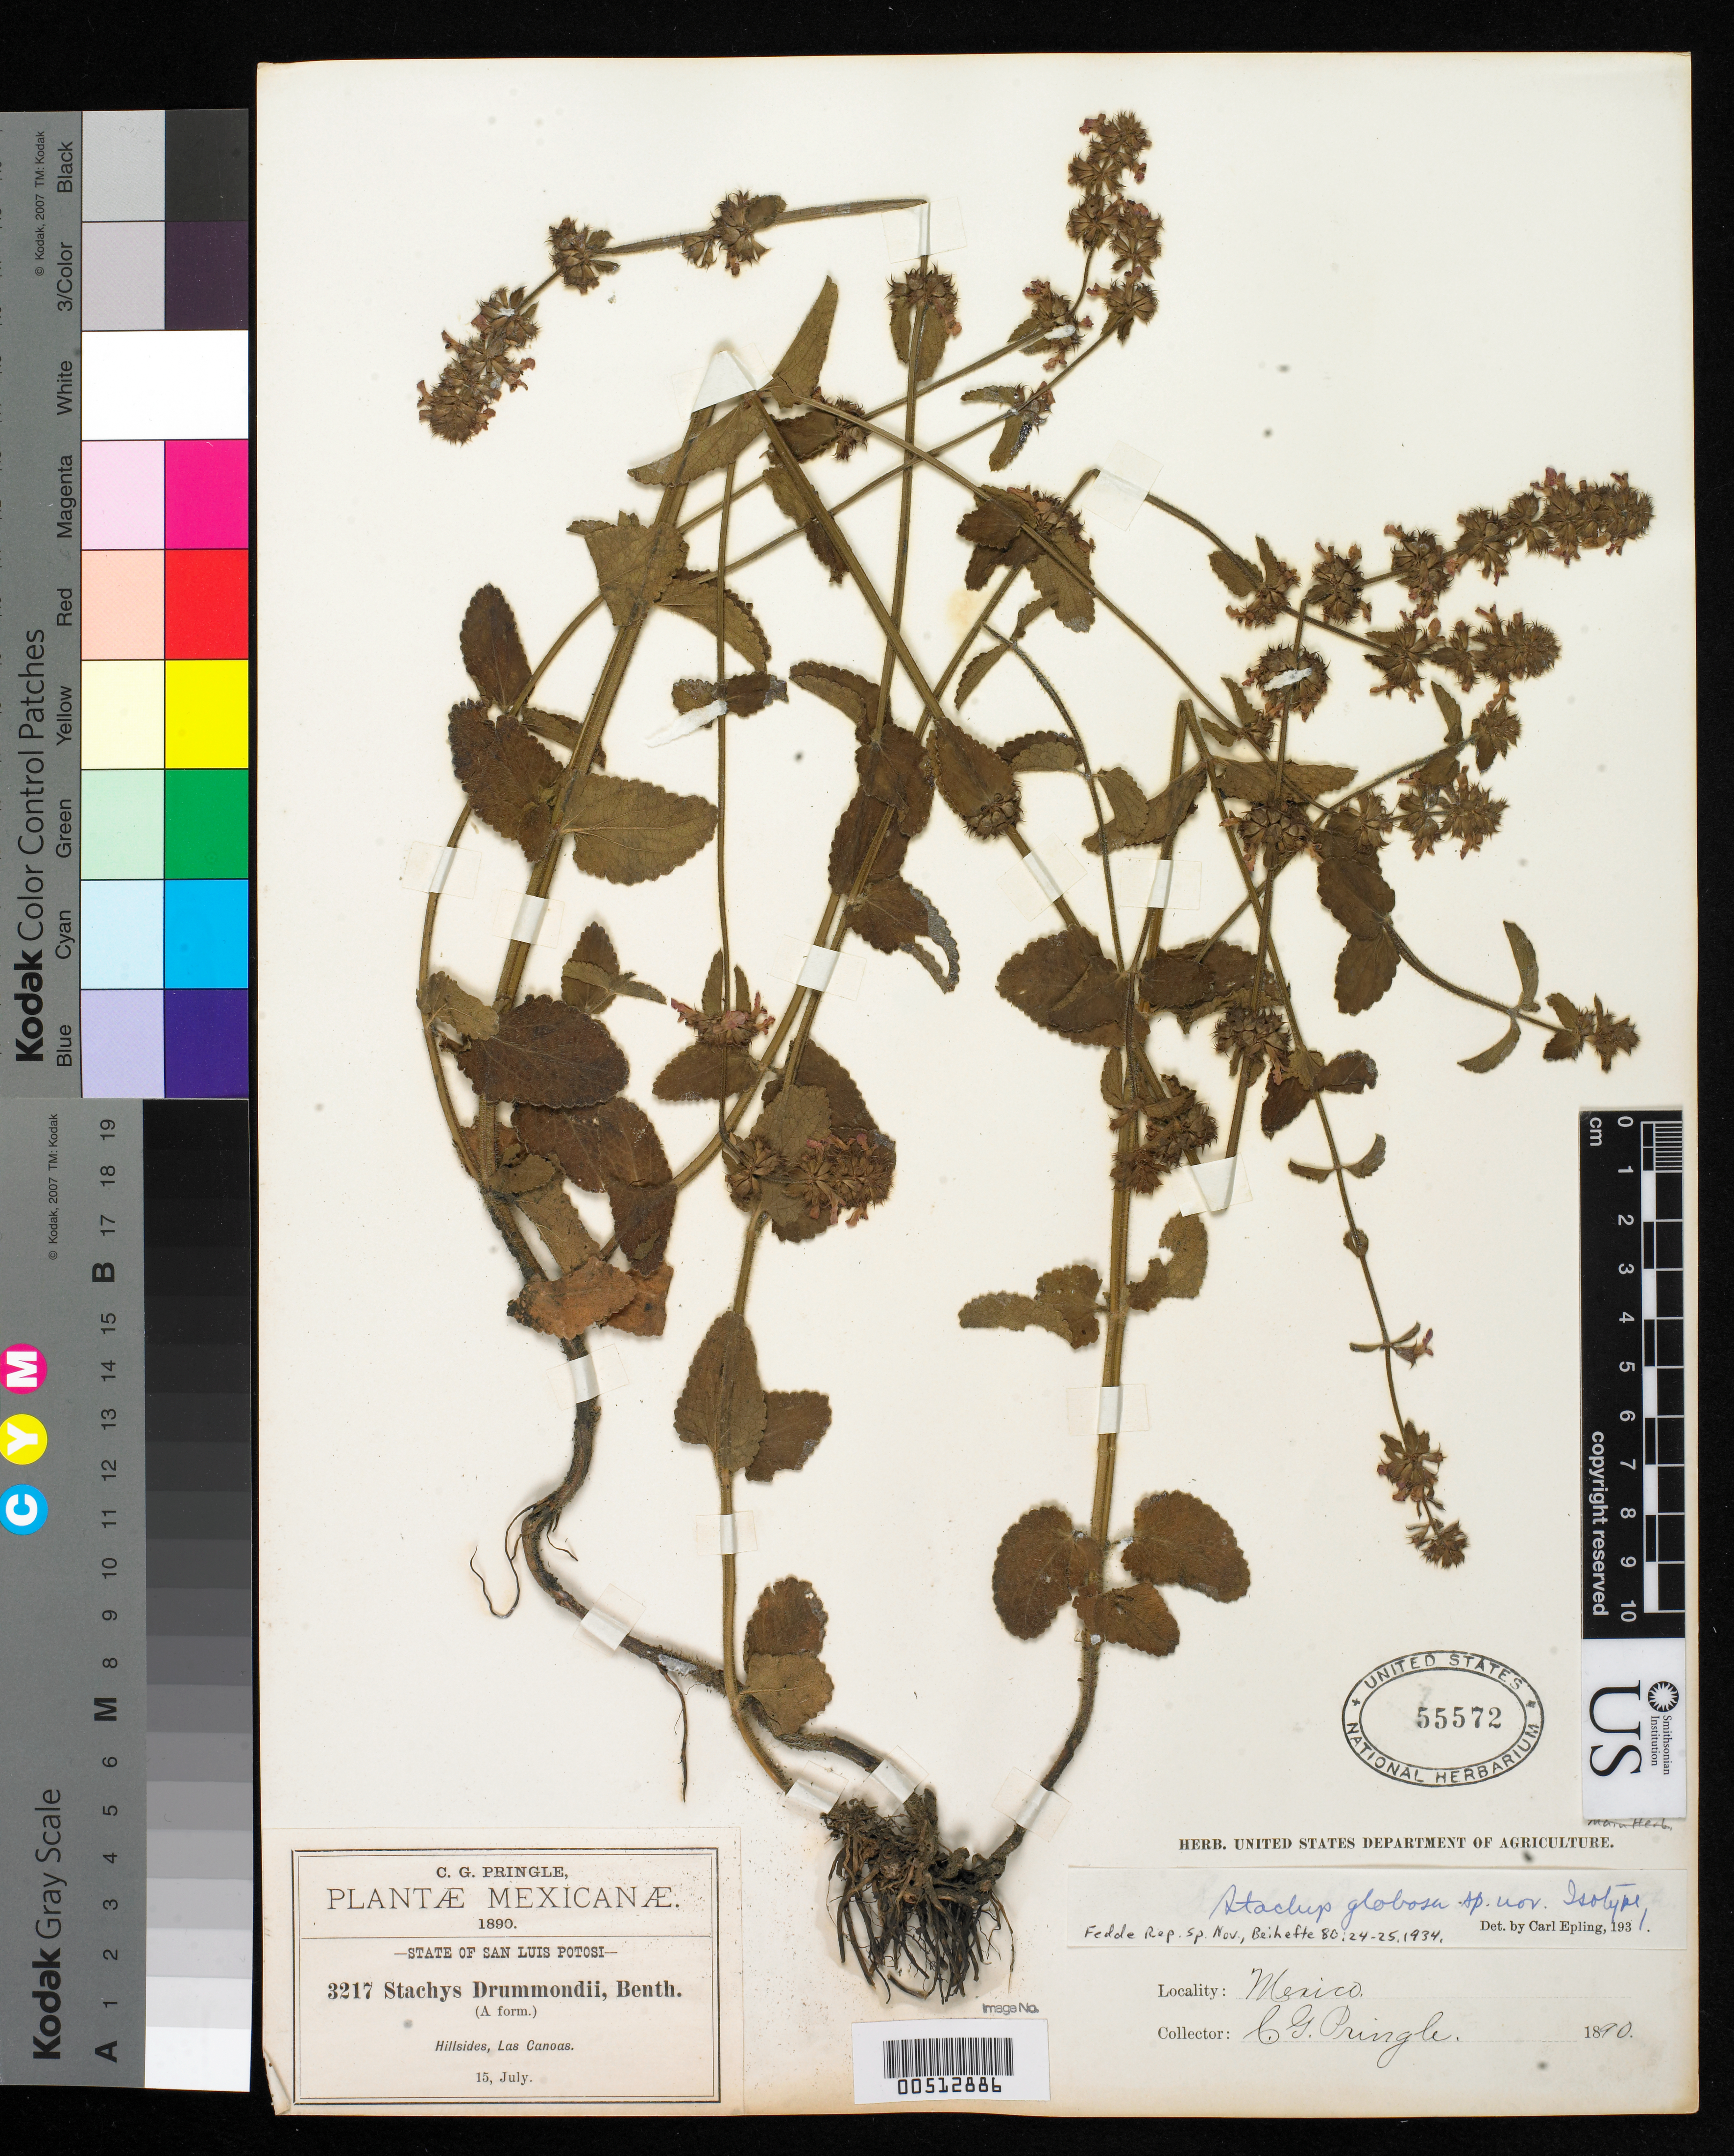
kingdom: Plantae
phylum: Tracheophyta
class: Magnoliopsida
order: Lamiales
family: Lamiaceae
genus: Stachys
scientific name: Stachys globosa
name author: Epling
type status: Isotype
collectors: C. G. Pringle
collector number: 3217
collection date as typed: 15 Jul 1890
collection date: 1890-07-15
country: Mexico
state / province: San Luis Potosi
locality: Hillsides, Las Canoas.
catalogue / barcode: US 55572